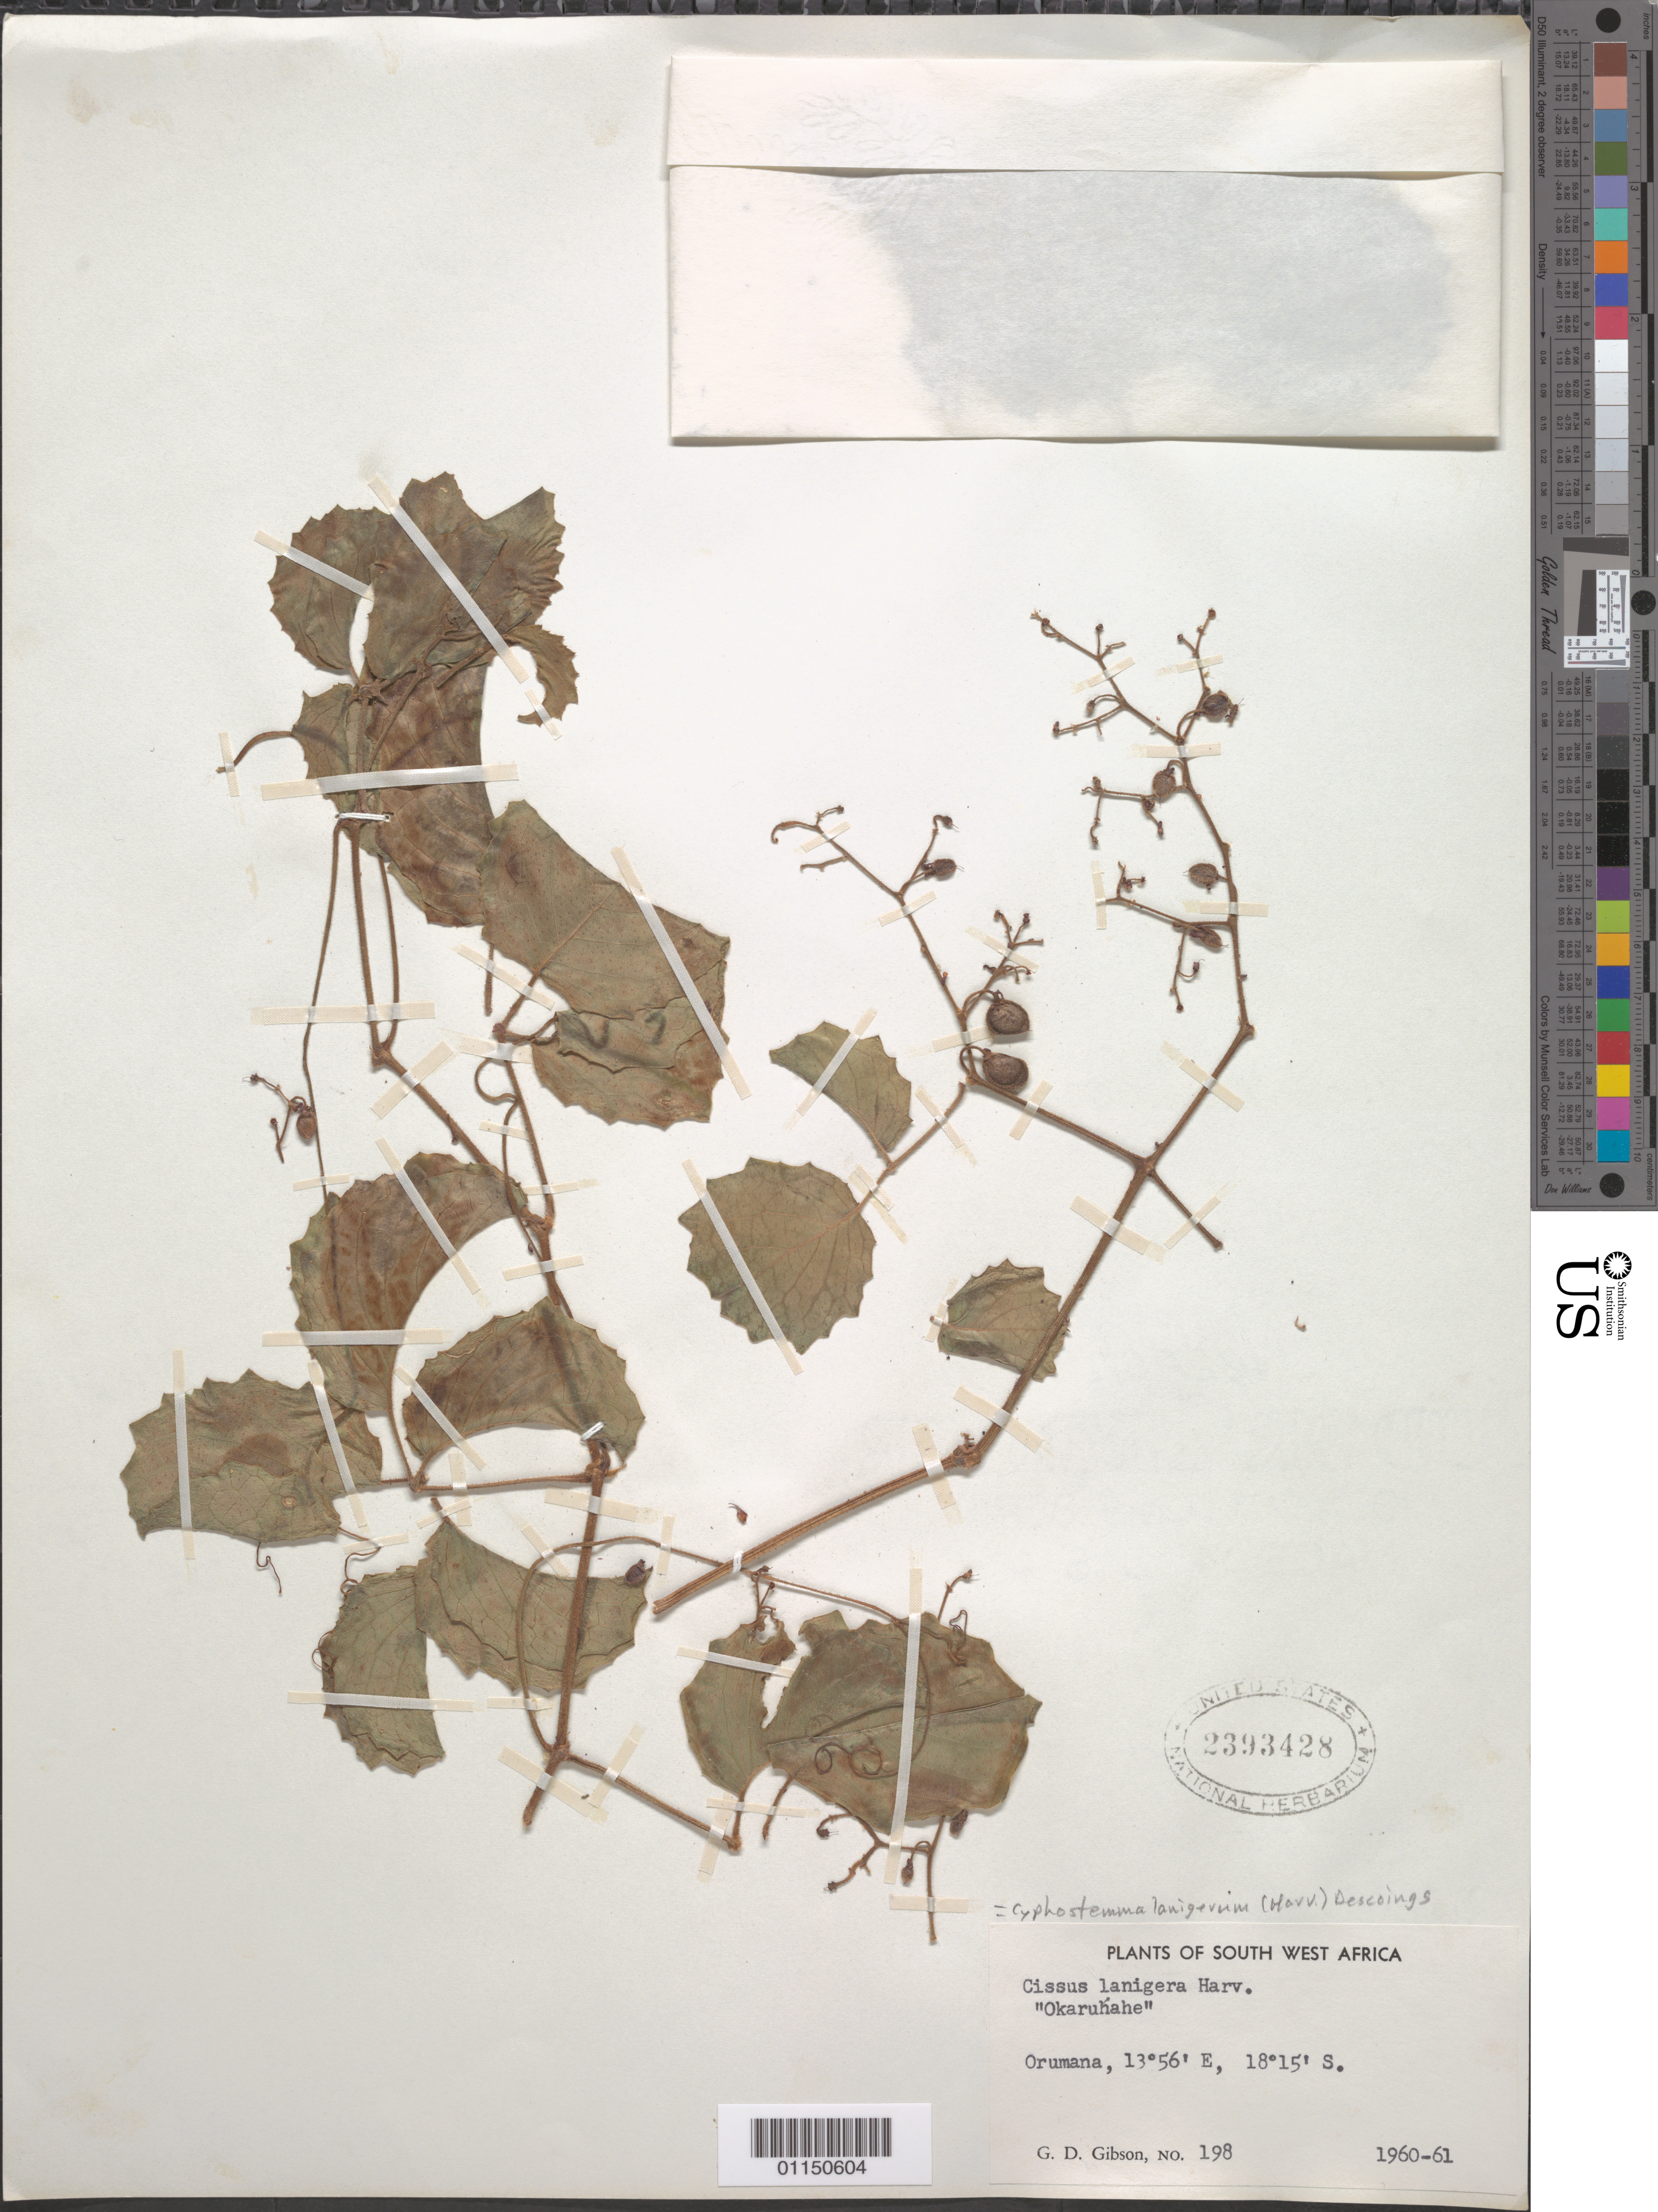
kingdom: Plantae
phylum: Tracheophyta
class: Magnoliopsida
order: Vitales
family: Vitaceae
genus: Cyphostemma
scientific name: Cyphostemma lanigerum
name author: (Harv.) Desc. et al.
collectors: G. D. Gibson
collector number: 198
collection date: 1960/1961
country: Namibia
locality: Orumana.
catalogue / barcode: US 2393428